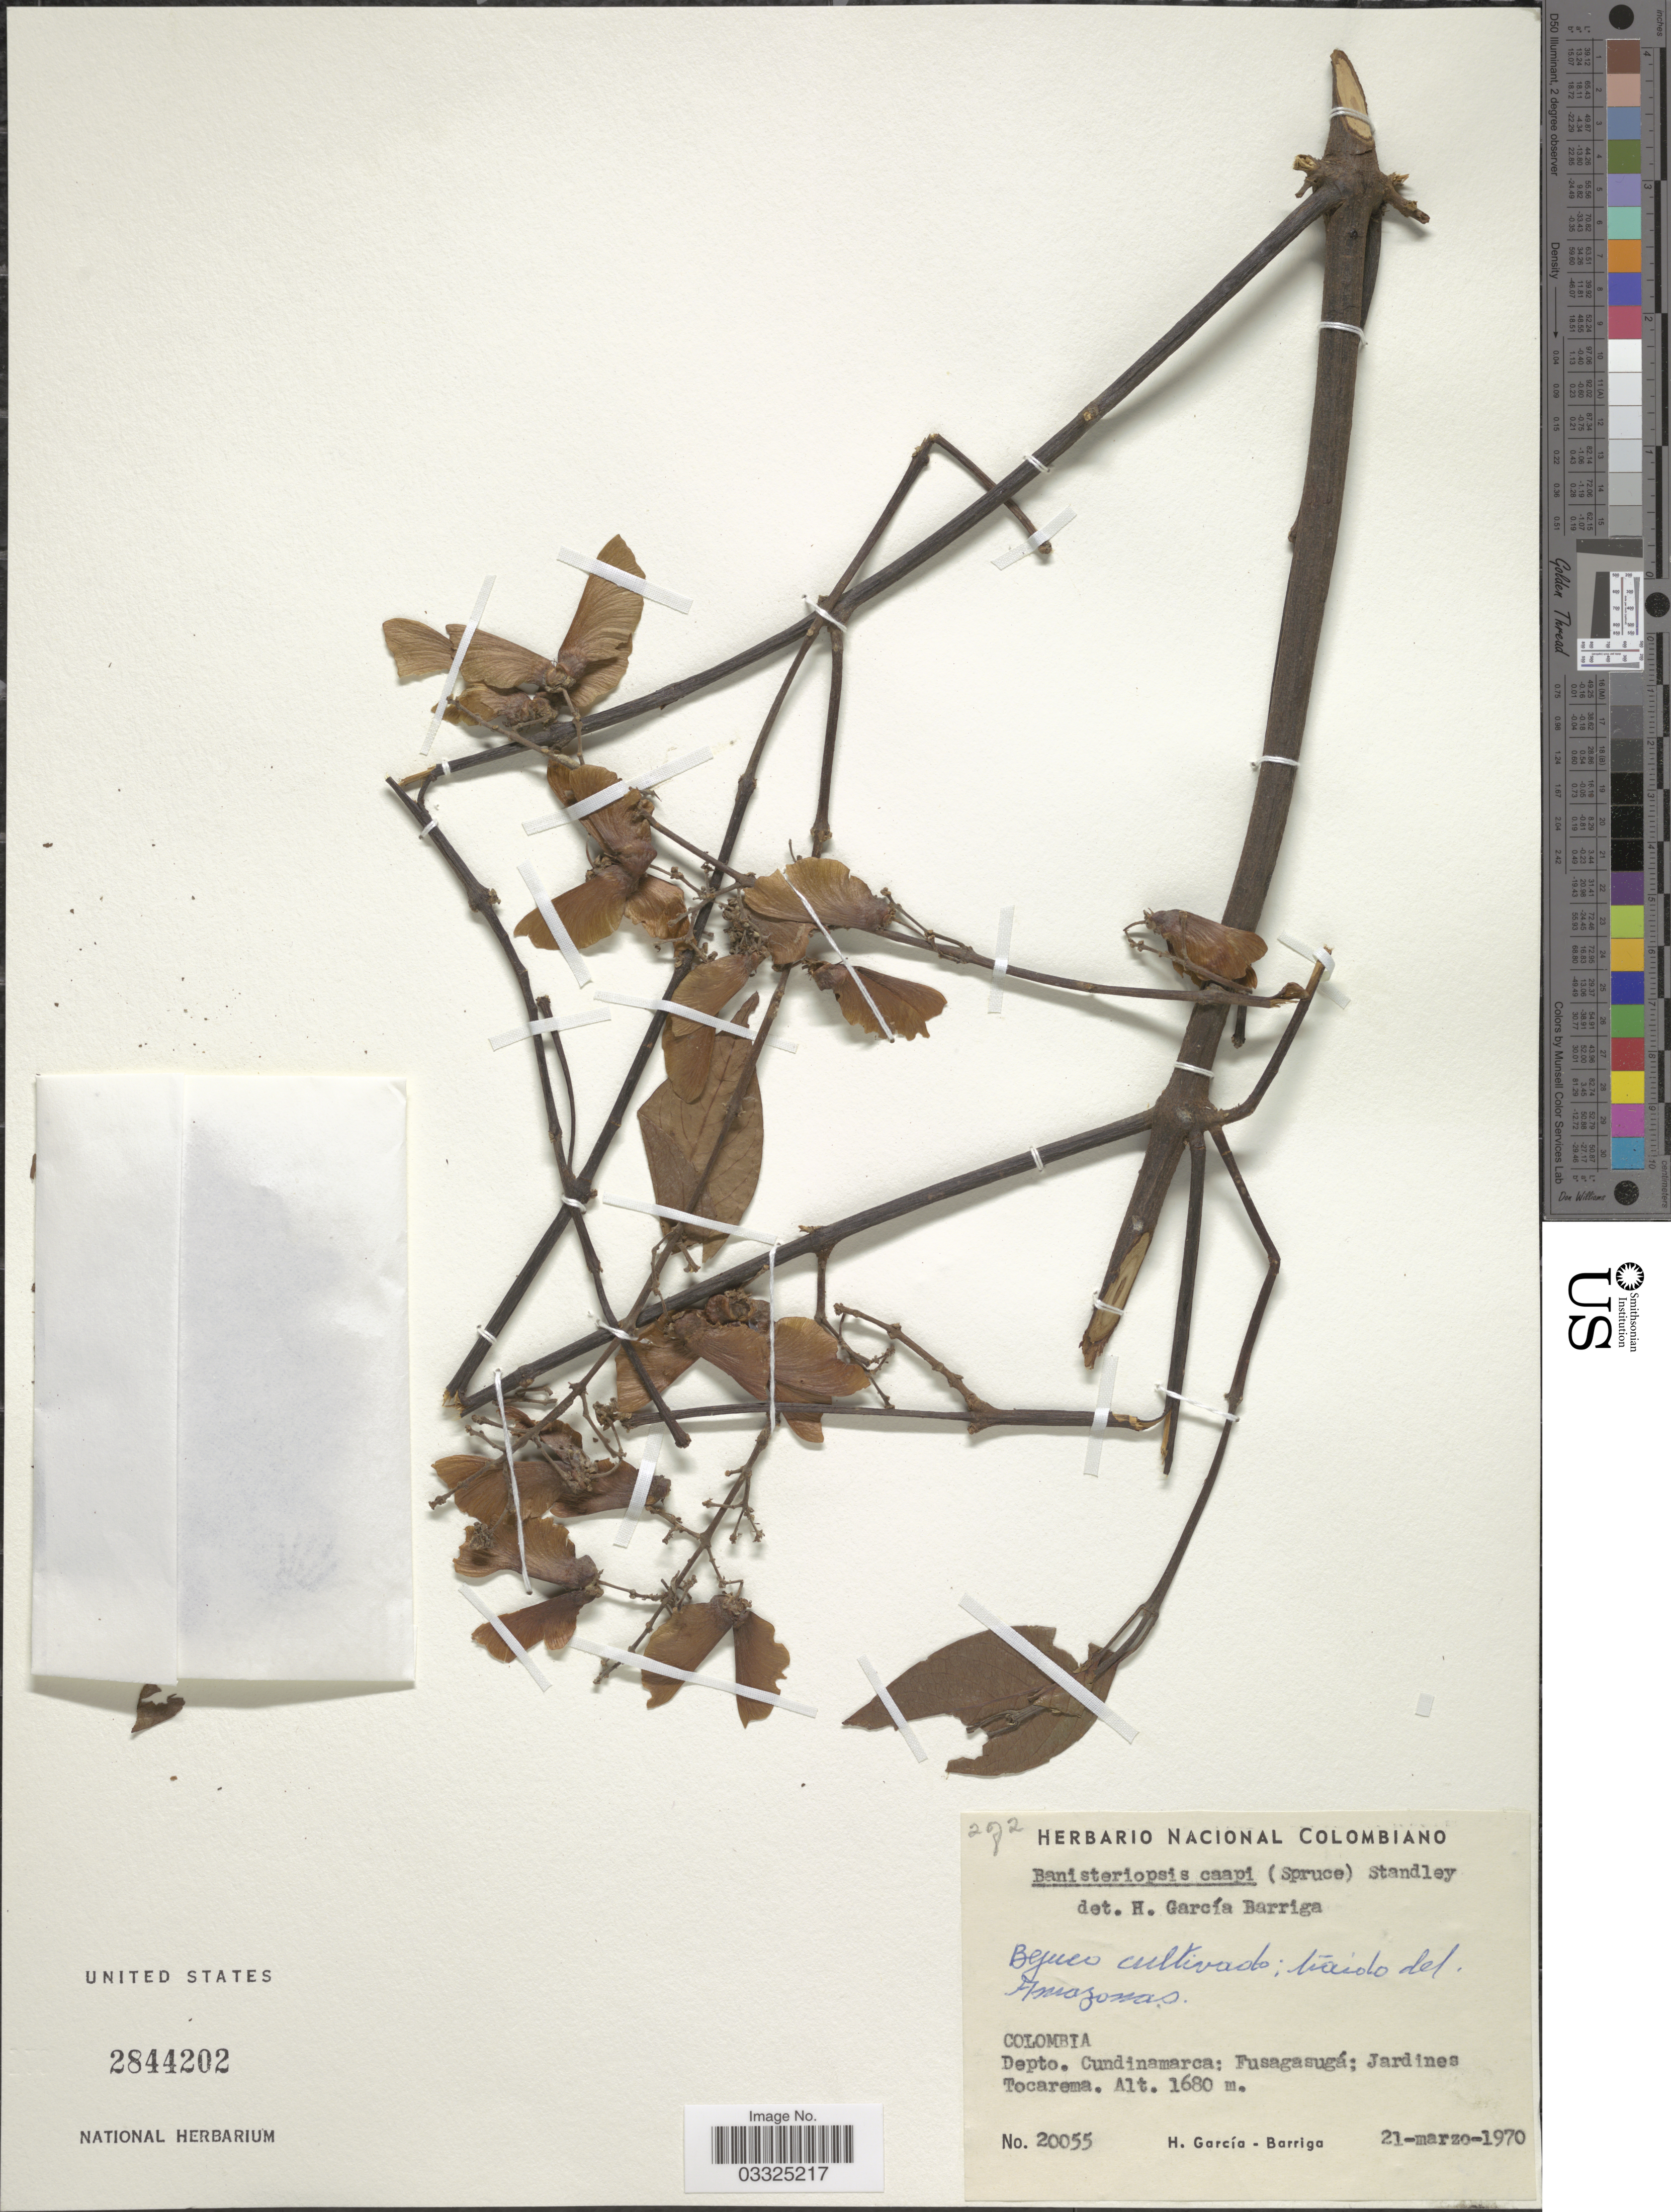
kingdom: Plantae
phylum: Tracheophyta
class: Magnoliopsida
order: Malpighiales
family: Malpighiaceae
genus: Banisteriopsis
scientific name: Banisteriopsis caapi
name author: (Spruce ex Griseb.) C.V. Morton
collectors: H. García Barriga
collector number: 20055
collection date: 1970-03-21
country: Colombia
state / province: Cundinamarca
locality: Depto. Cundinamarca: Fusagasugá; Jardines Tocarema.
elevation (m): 1680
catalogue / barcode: US 2844202